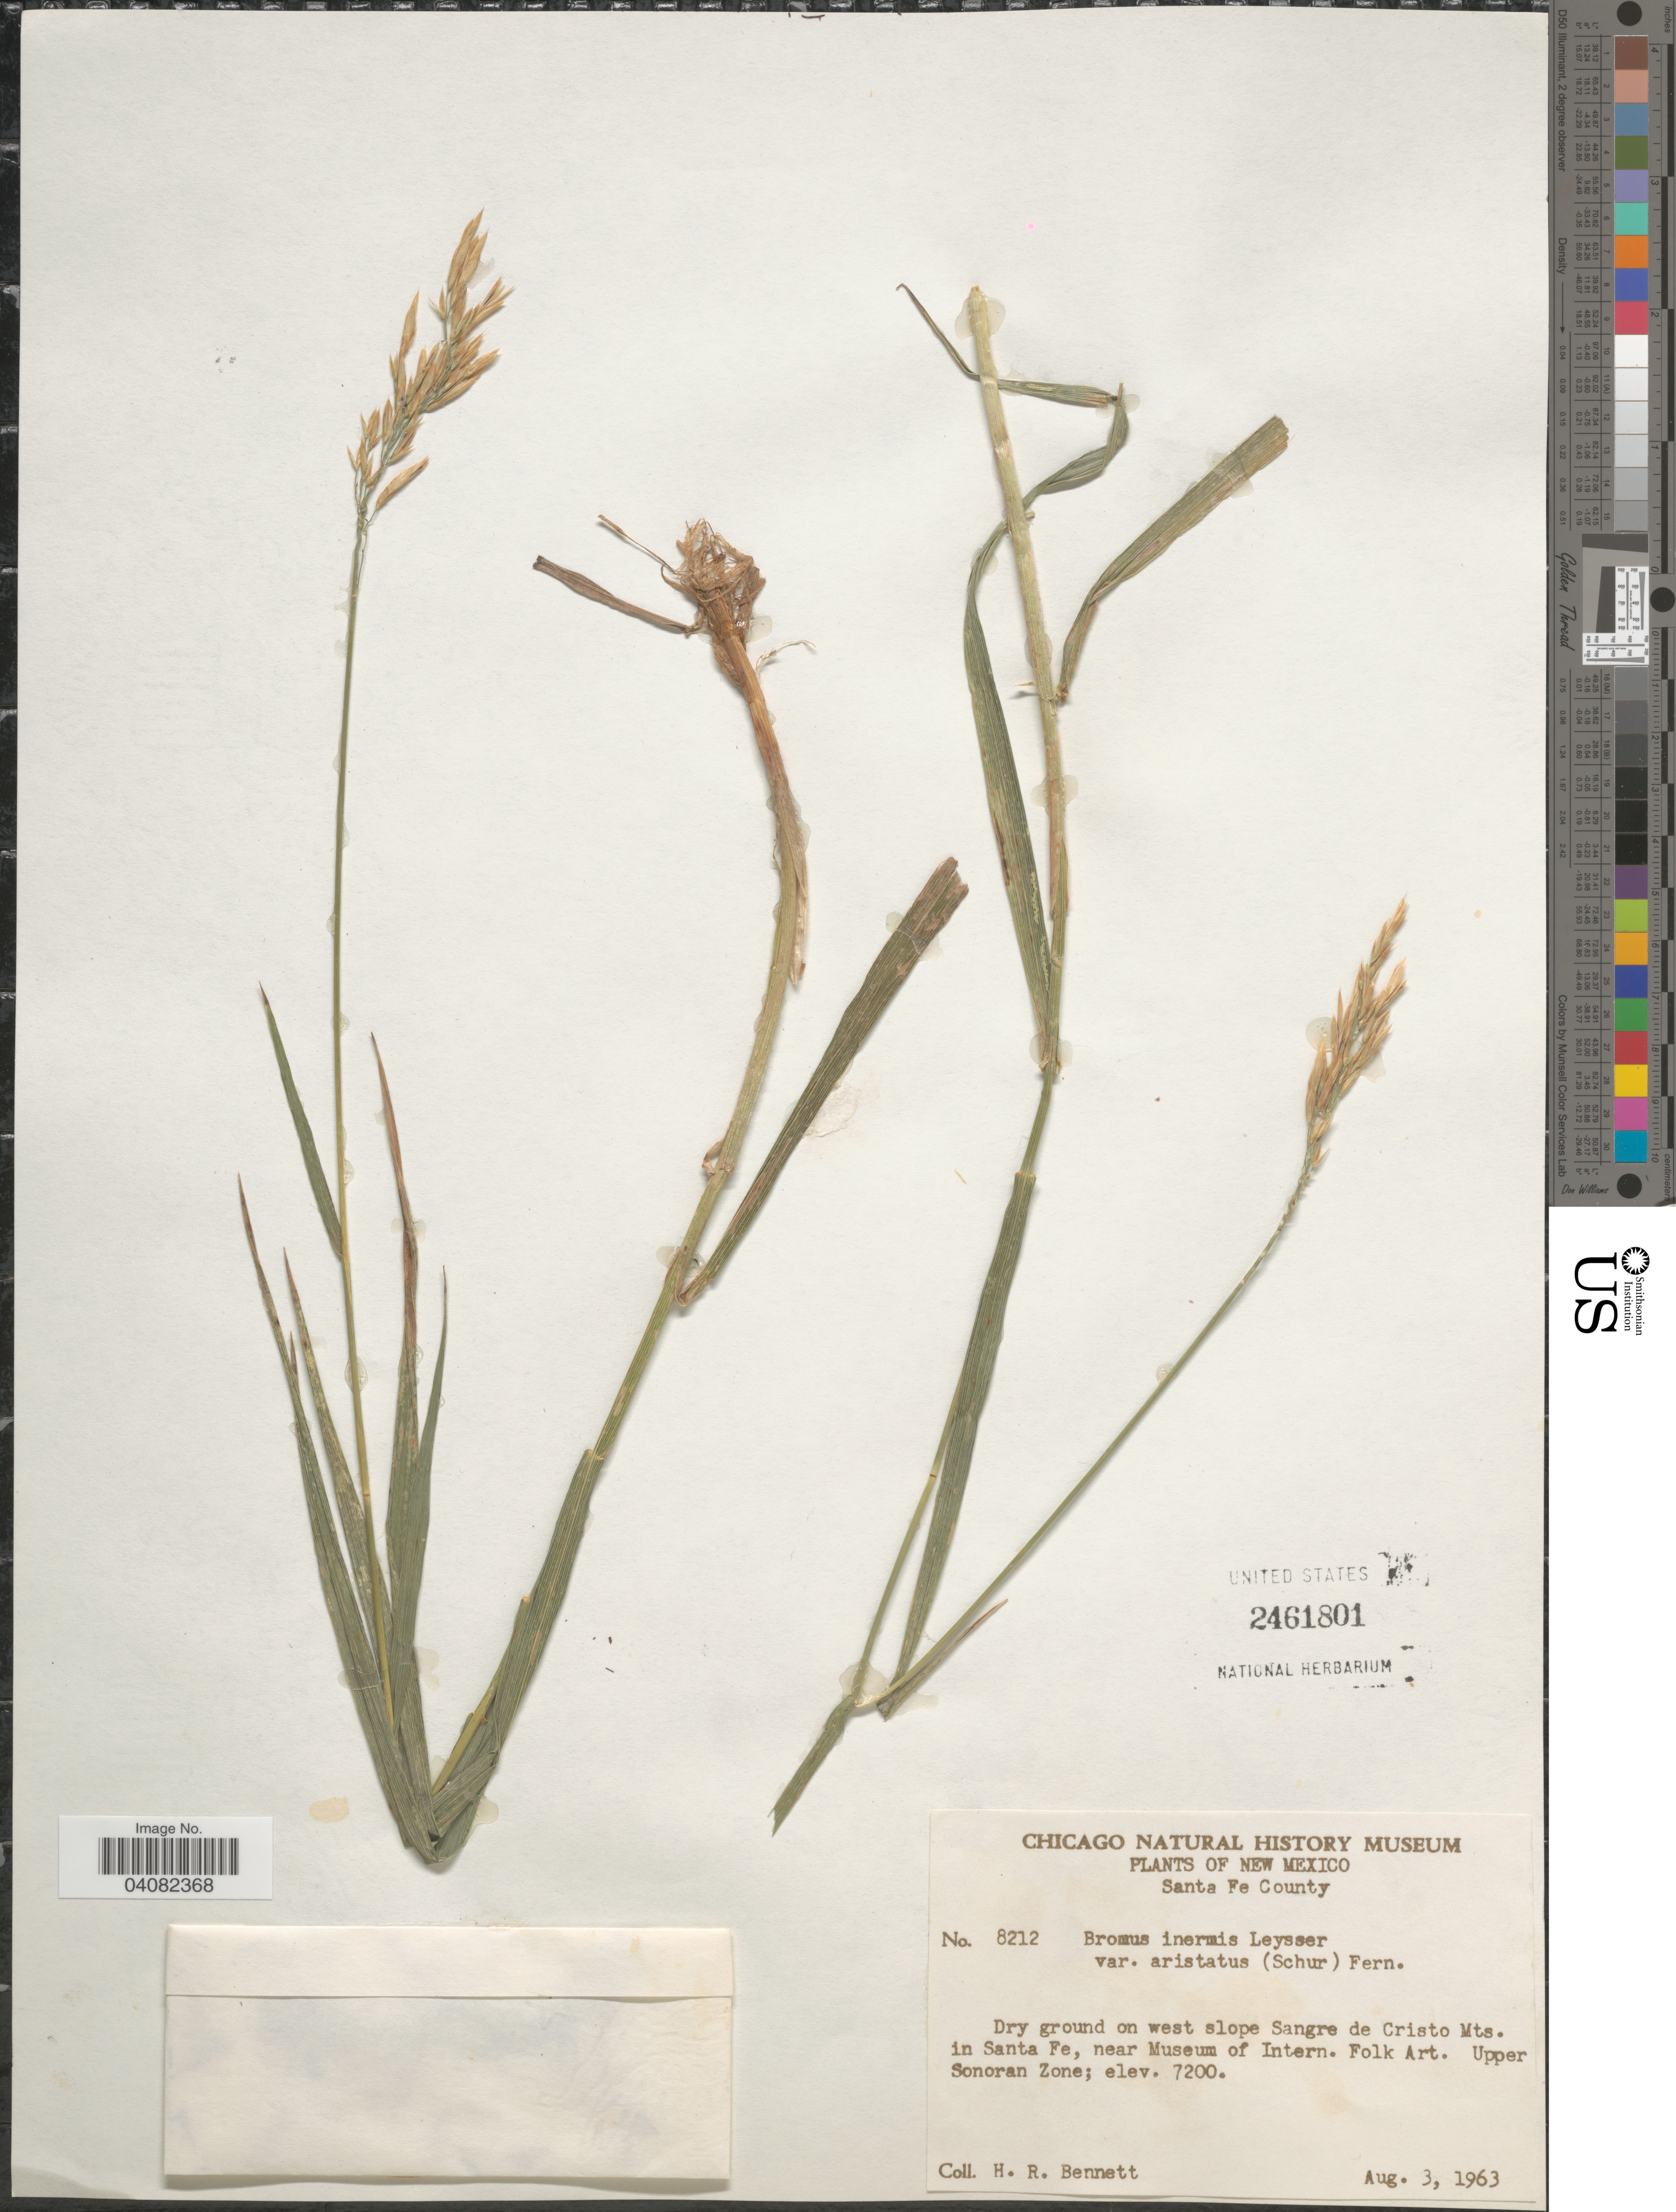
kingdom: Plantae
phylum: Tracheophyta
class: Liliopsida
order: Poales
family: Poaceae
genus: Bromus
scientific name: Bromus inermis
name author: Leyss.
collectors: H. R. Bennett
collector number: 8212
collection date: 1963-08-03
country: United States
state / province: New Mexico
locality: Santa Fe County. Dry ground on west slope Sangre de Cristo Mts. in Santa Fe, near Museum of Intern. Folk Art. Upper Sonoran Zone.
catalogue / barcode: US 2461801